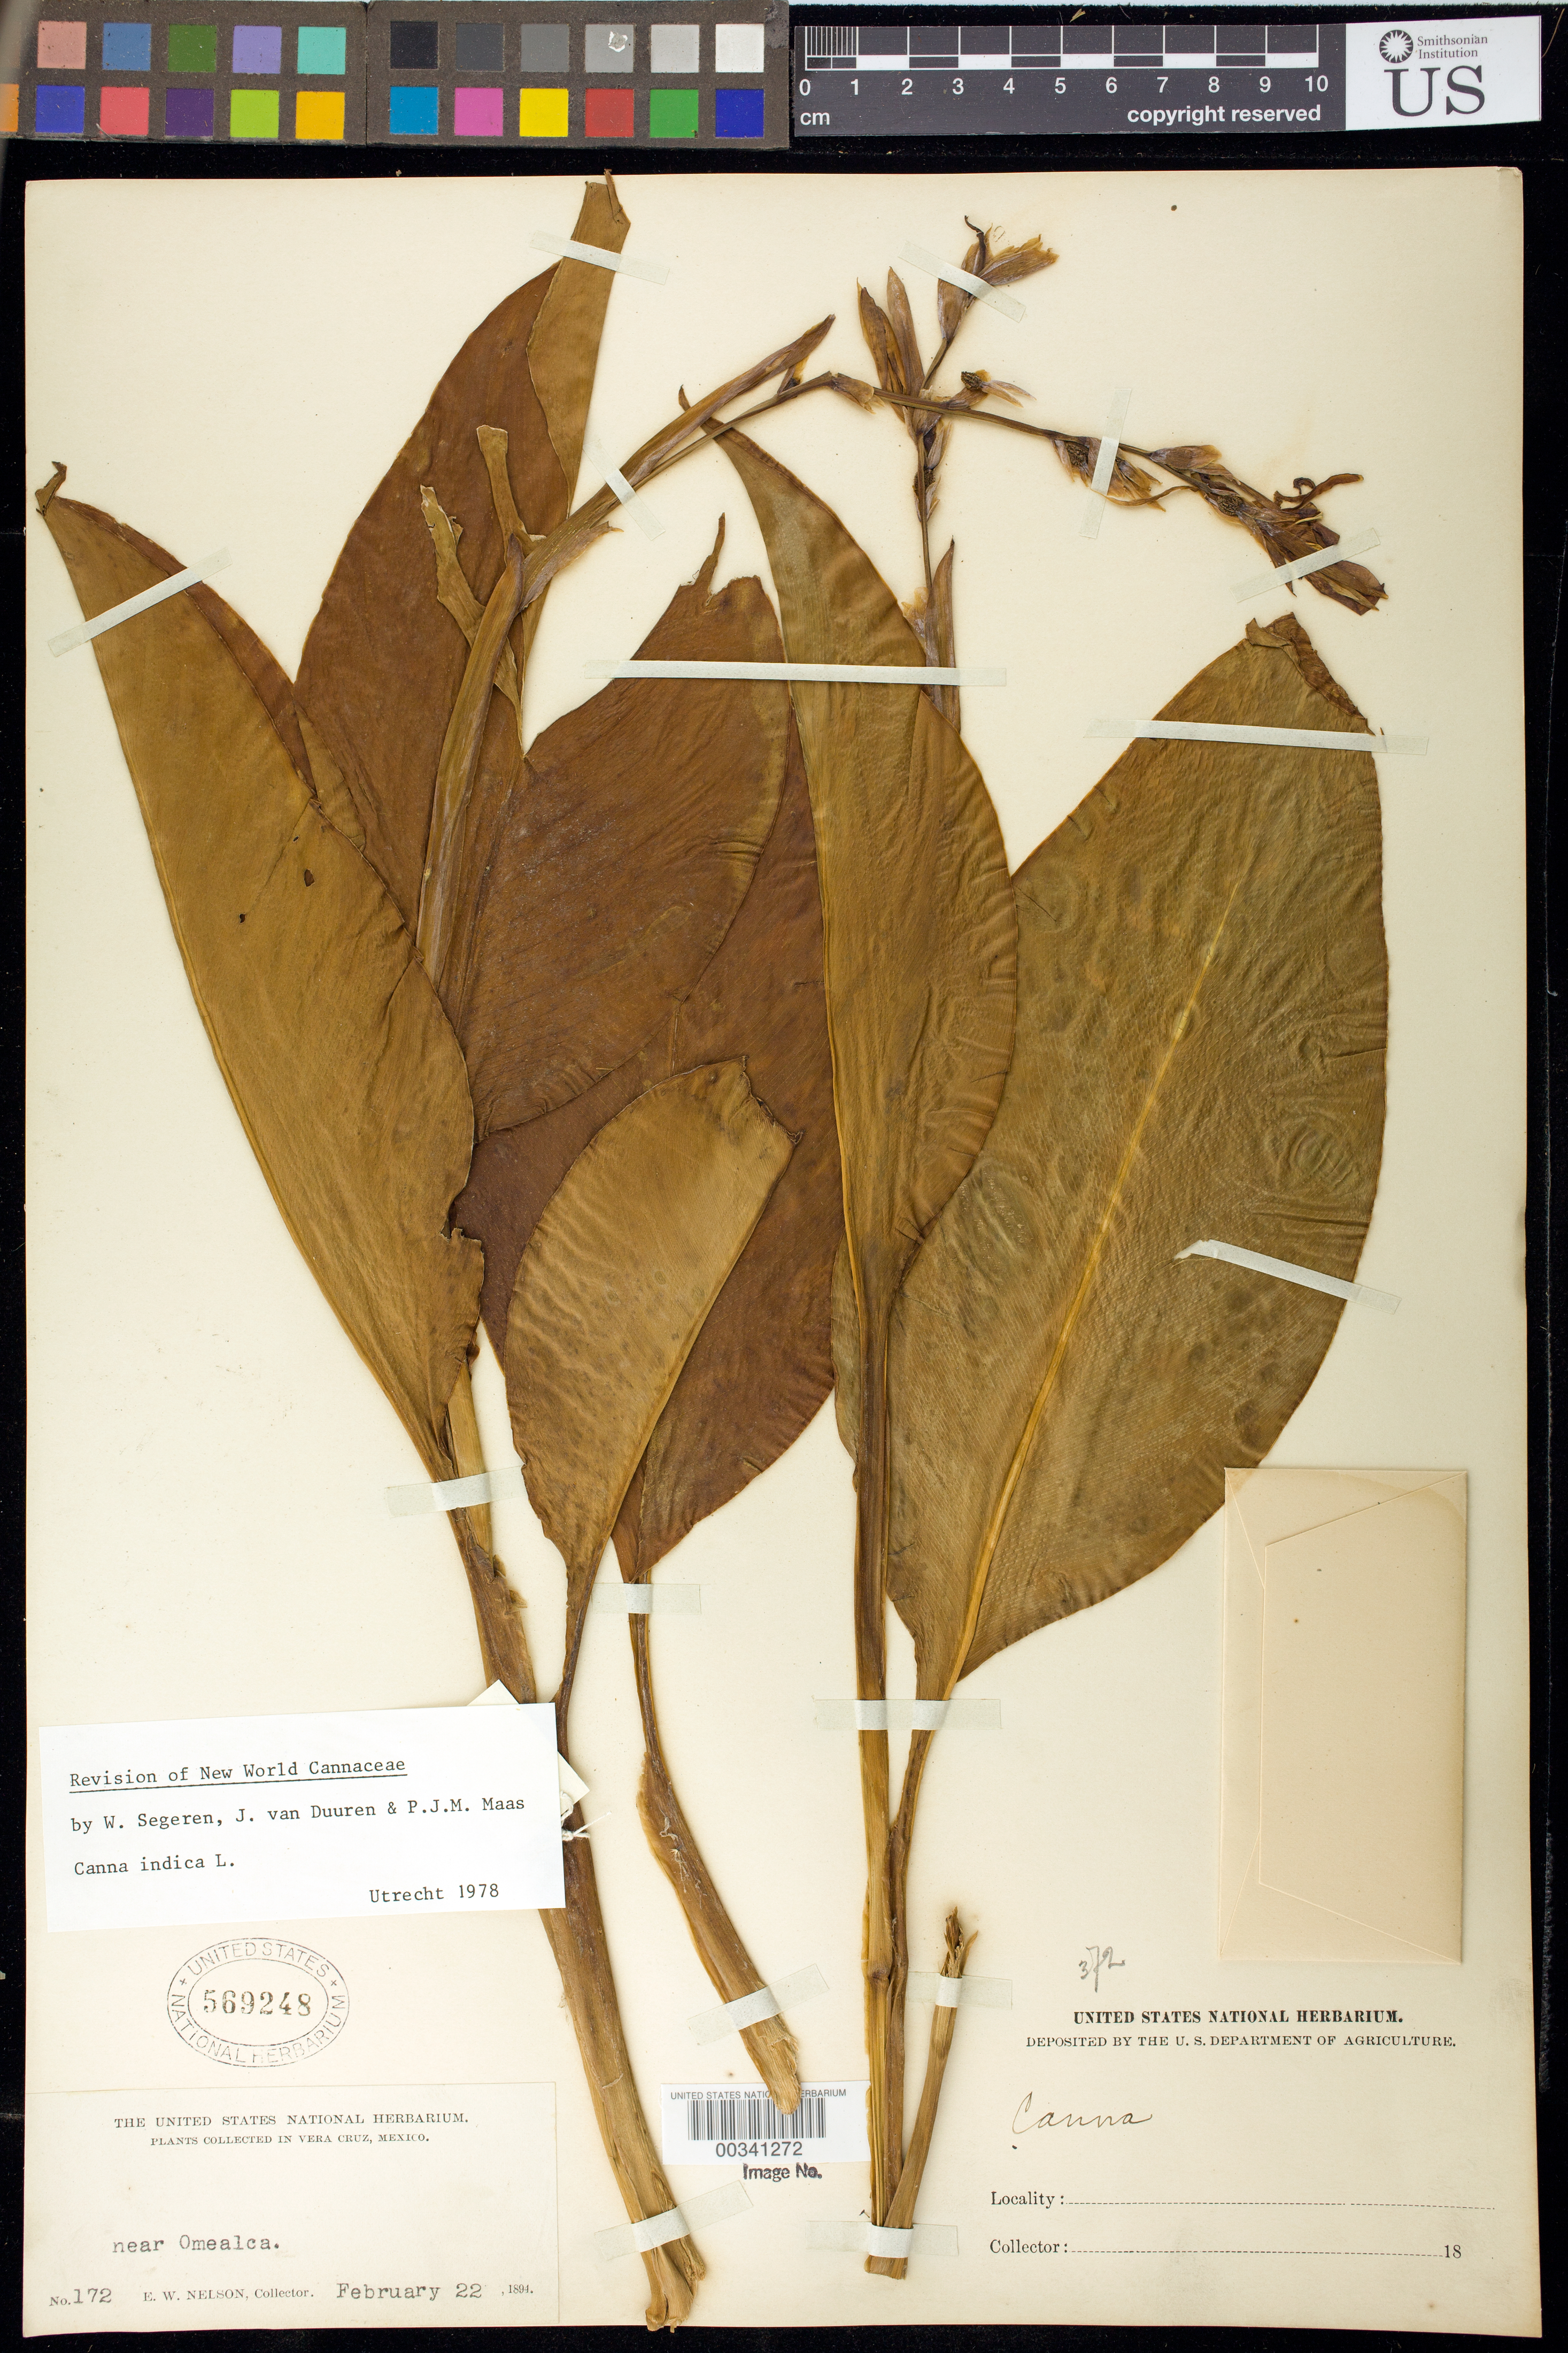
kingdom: Plantae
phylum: Tracheophyta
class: Liliopsida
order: Zingiberales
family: Cannaceae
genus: Canna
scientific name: Canna indica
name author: L.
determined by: Segeren, W.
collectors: E. W. Nelson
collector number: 172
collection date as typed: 22 Feb 1894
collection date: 1894-02-22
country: Mexico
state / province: Veracruz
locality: Near omealca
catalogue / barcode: US 569248